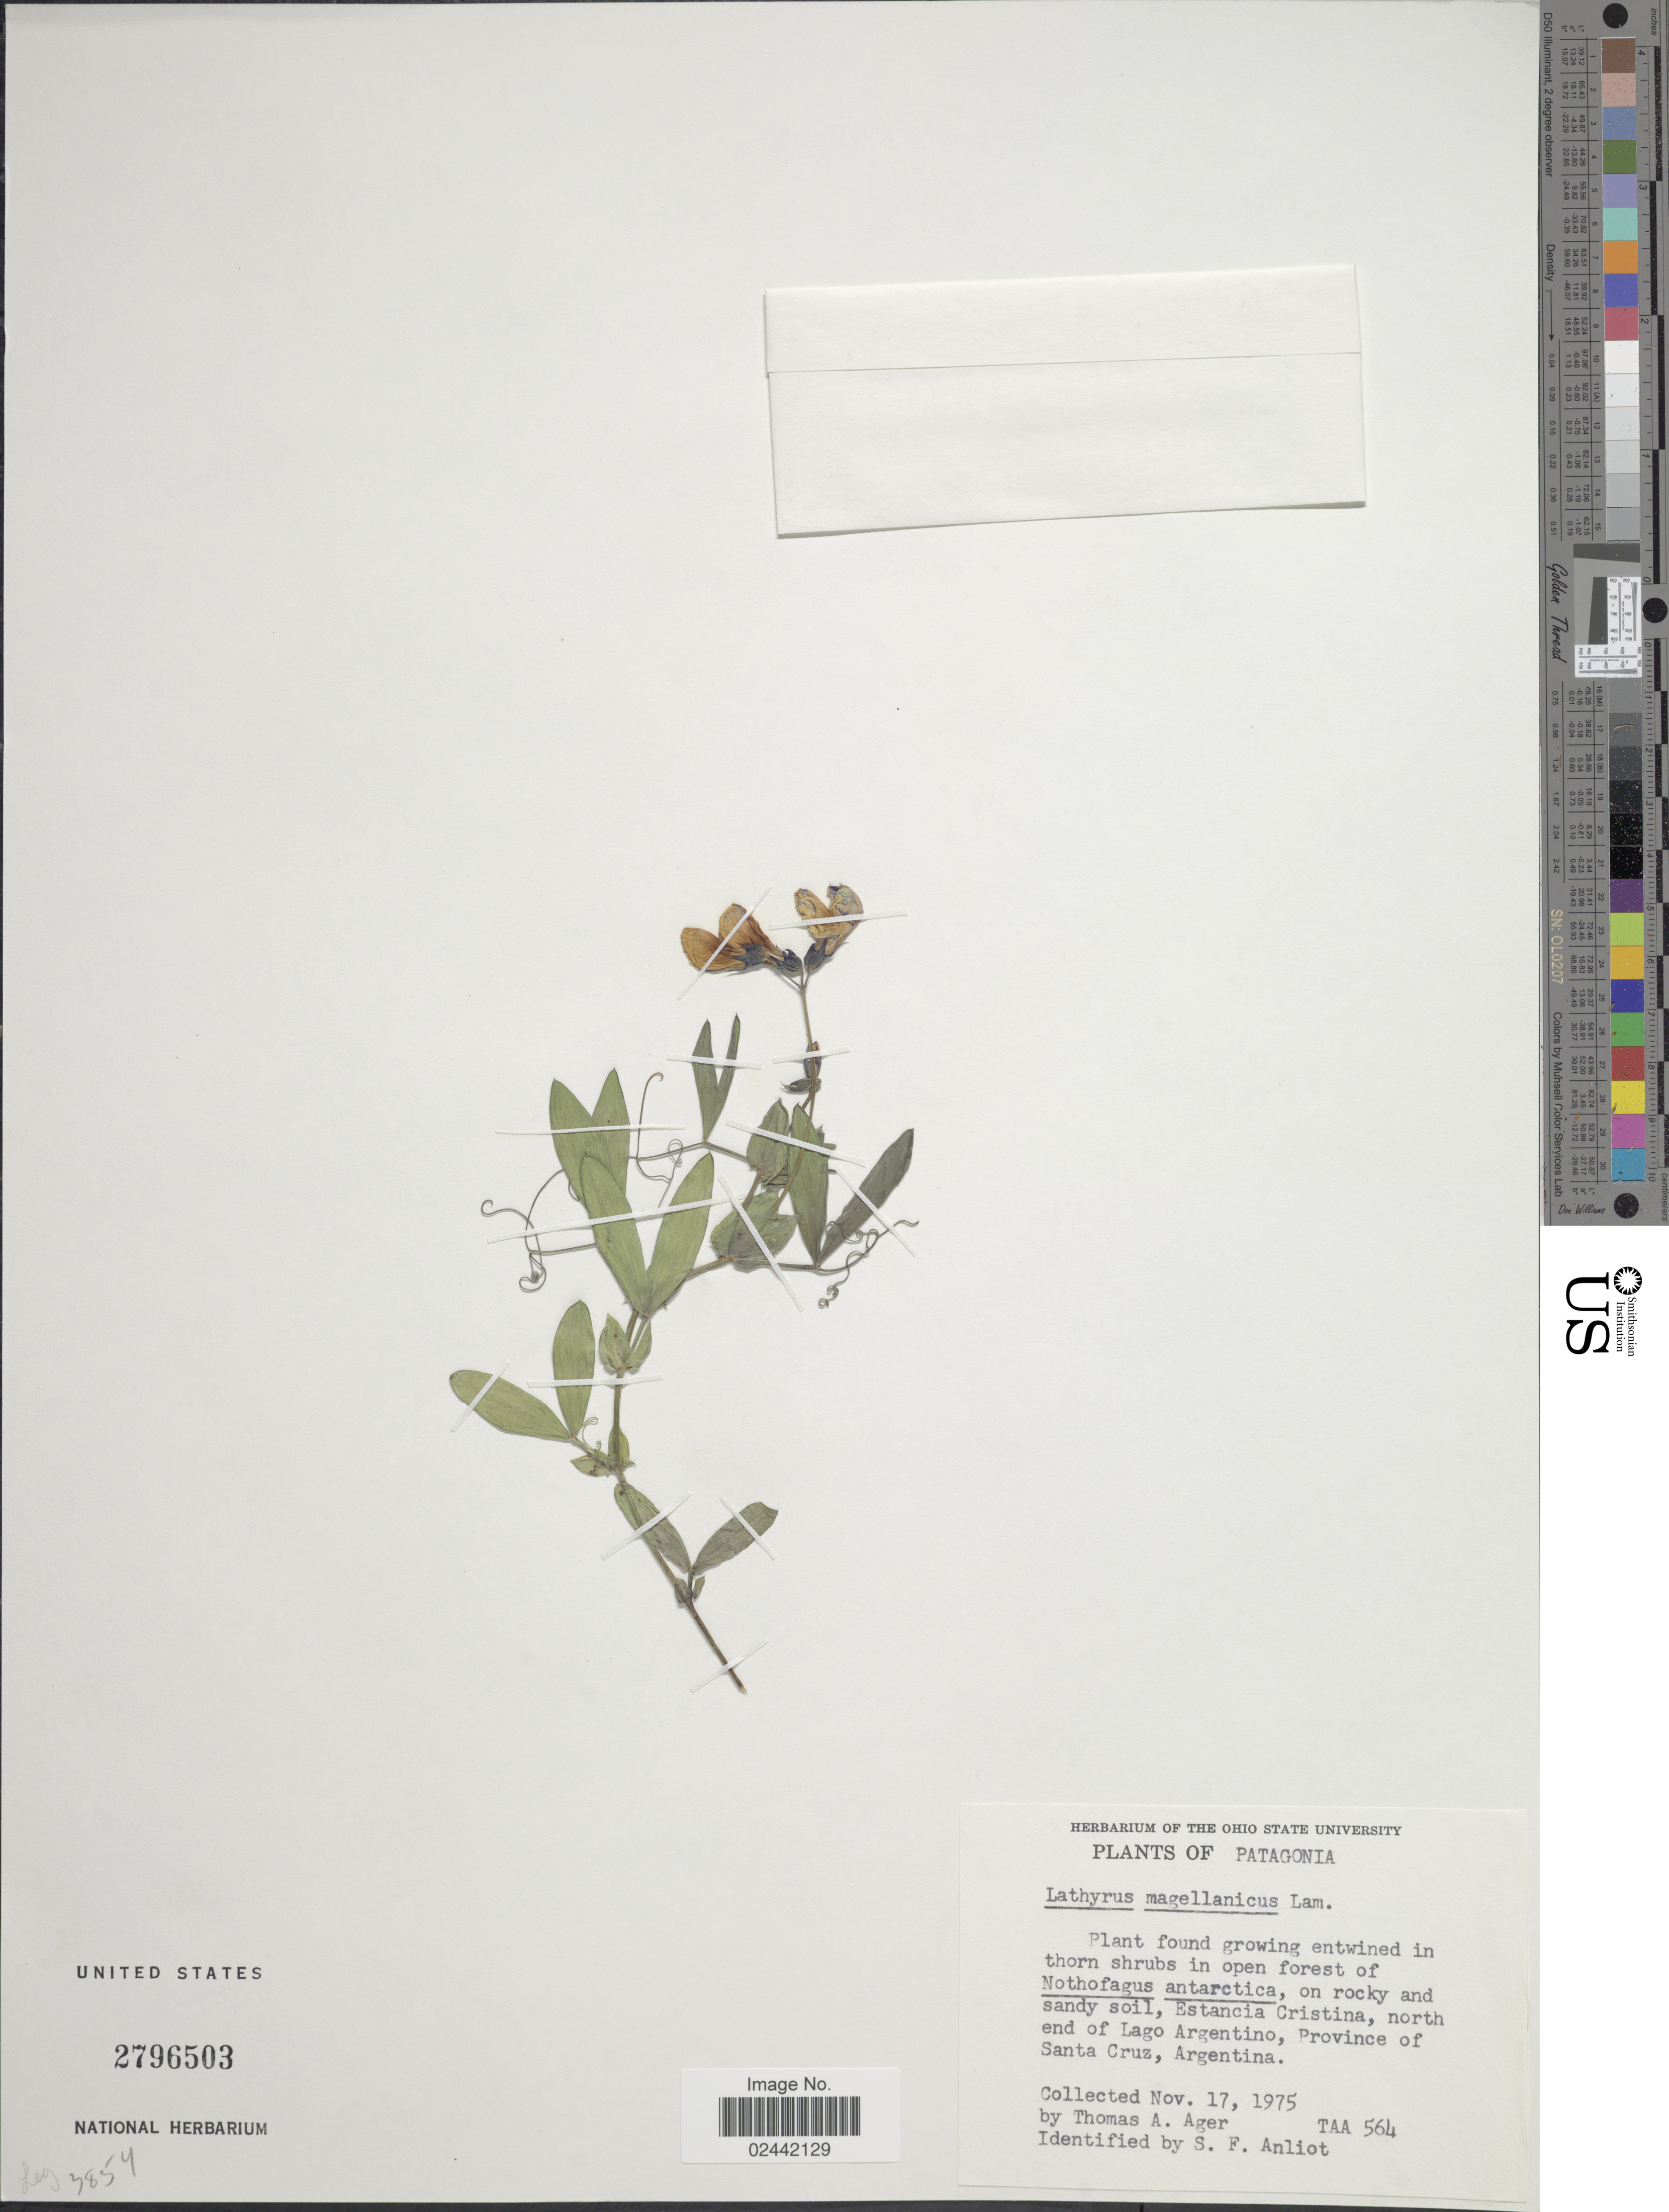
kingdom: Plantae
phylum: Tracheophyta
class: Magnoliopsida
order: Fabales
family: Fabaceae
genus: Lathyrus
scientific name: Lathyrus magellanicus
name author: Lam.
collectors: T. A. Ager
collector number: TAA 564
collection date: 1975-11-17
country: Argentina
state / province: Santa Cruz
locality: Patagonia. Estancia Cristina, north end of Lago Argentino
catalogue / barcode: US 2796503